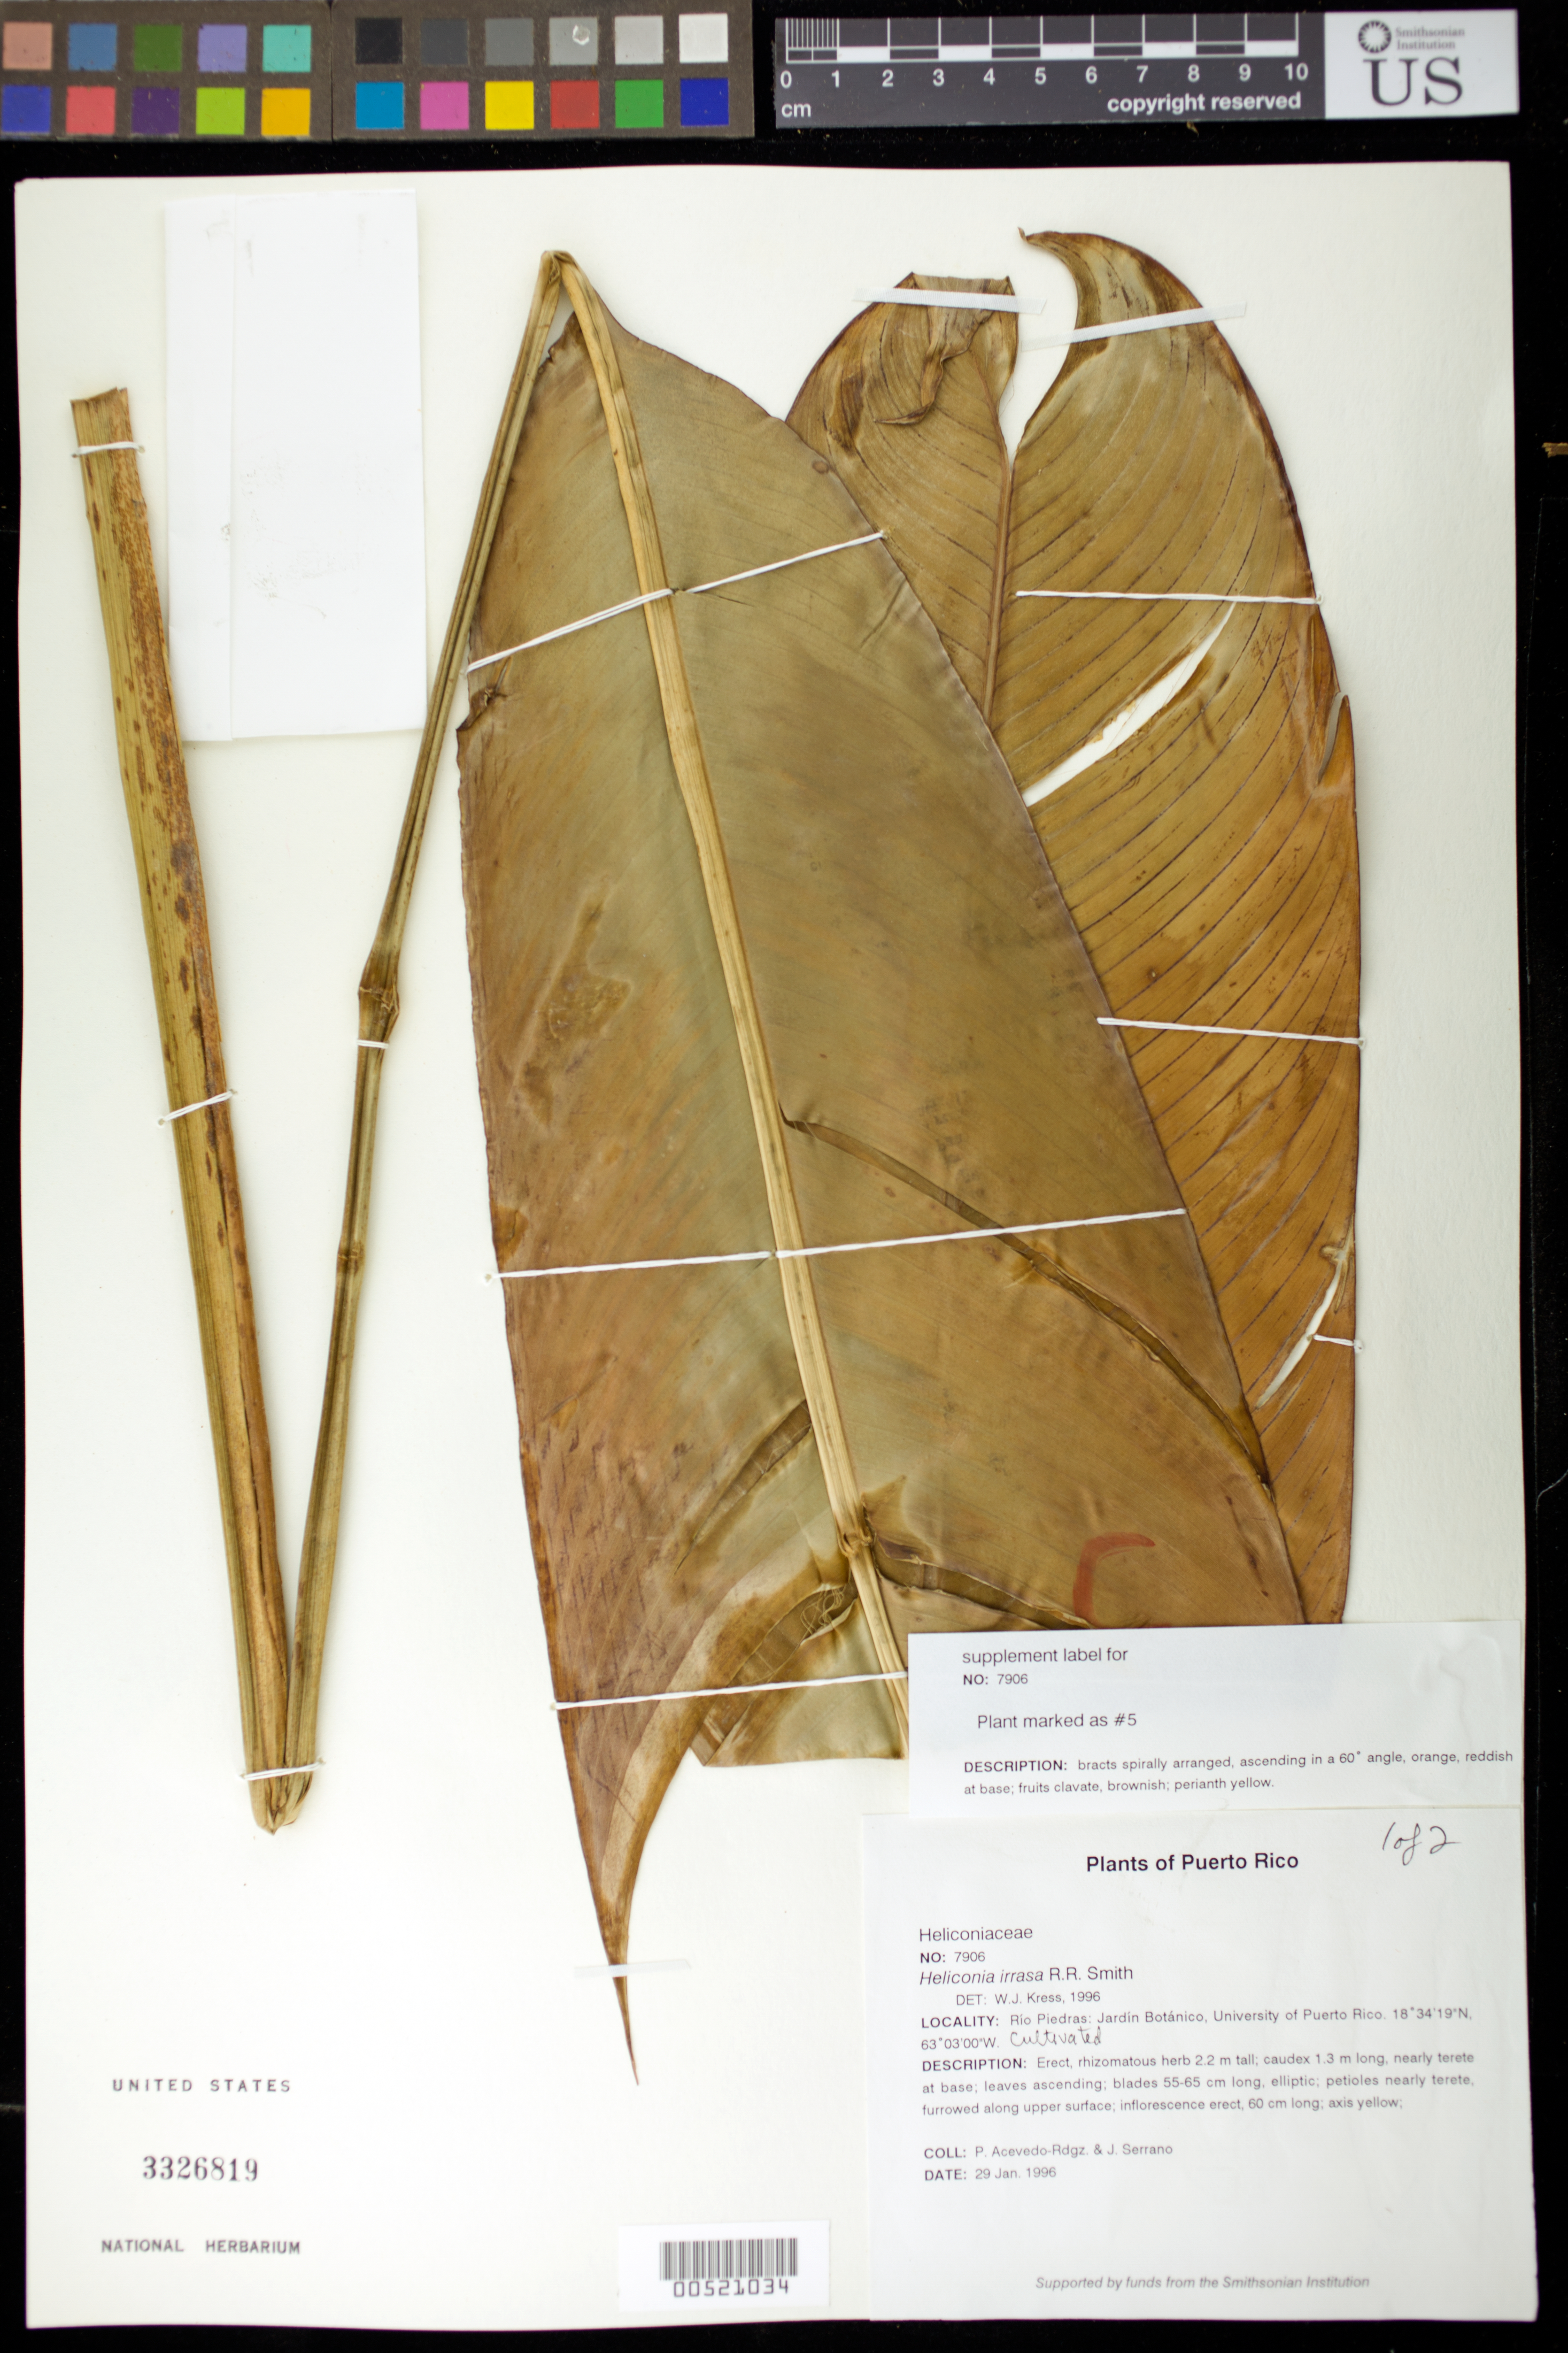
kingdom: Plantae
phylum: Tracheophyta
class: Liliopsida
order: Zingiberales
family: Heliconiaceae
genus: Heliconia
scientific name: Heliconia irrasa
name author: Lane ex R.R. Sm.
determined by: Kress, W. J., (US), Smithsonian Institution - National Museum of Natural History (UNITED STATES)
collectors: P. Acevedo-Rodr. & J. Serrano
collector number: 7906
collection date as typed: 29 Jan 1996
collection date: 1996-01-29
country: Puerto Rico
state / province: San Juan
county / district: Río Piedras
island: Puerto Rico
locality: Río Piedras: Jardín Botánico University of Puerto Rico.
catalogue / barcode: US 3326819